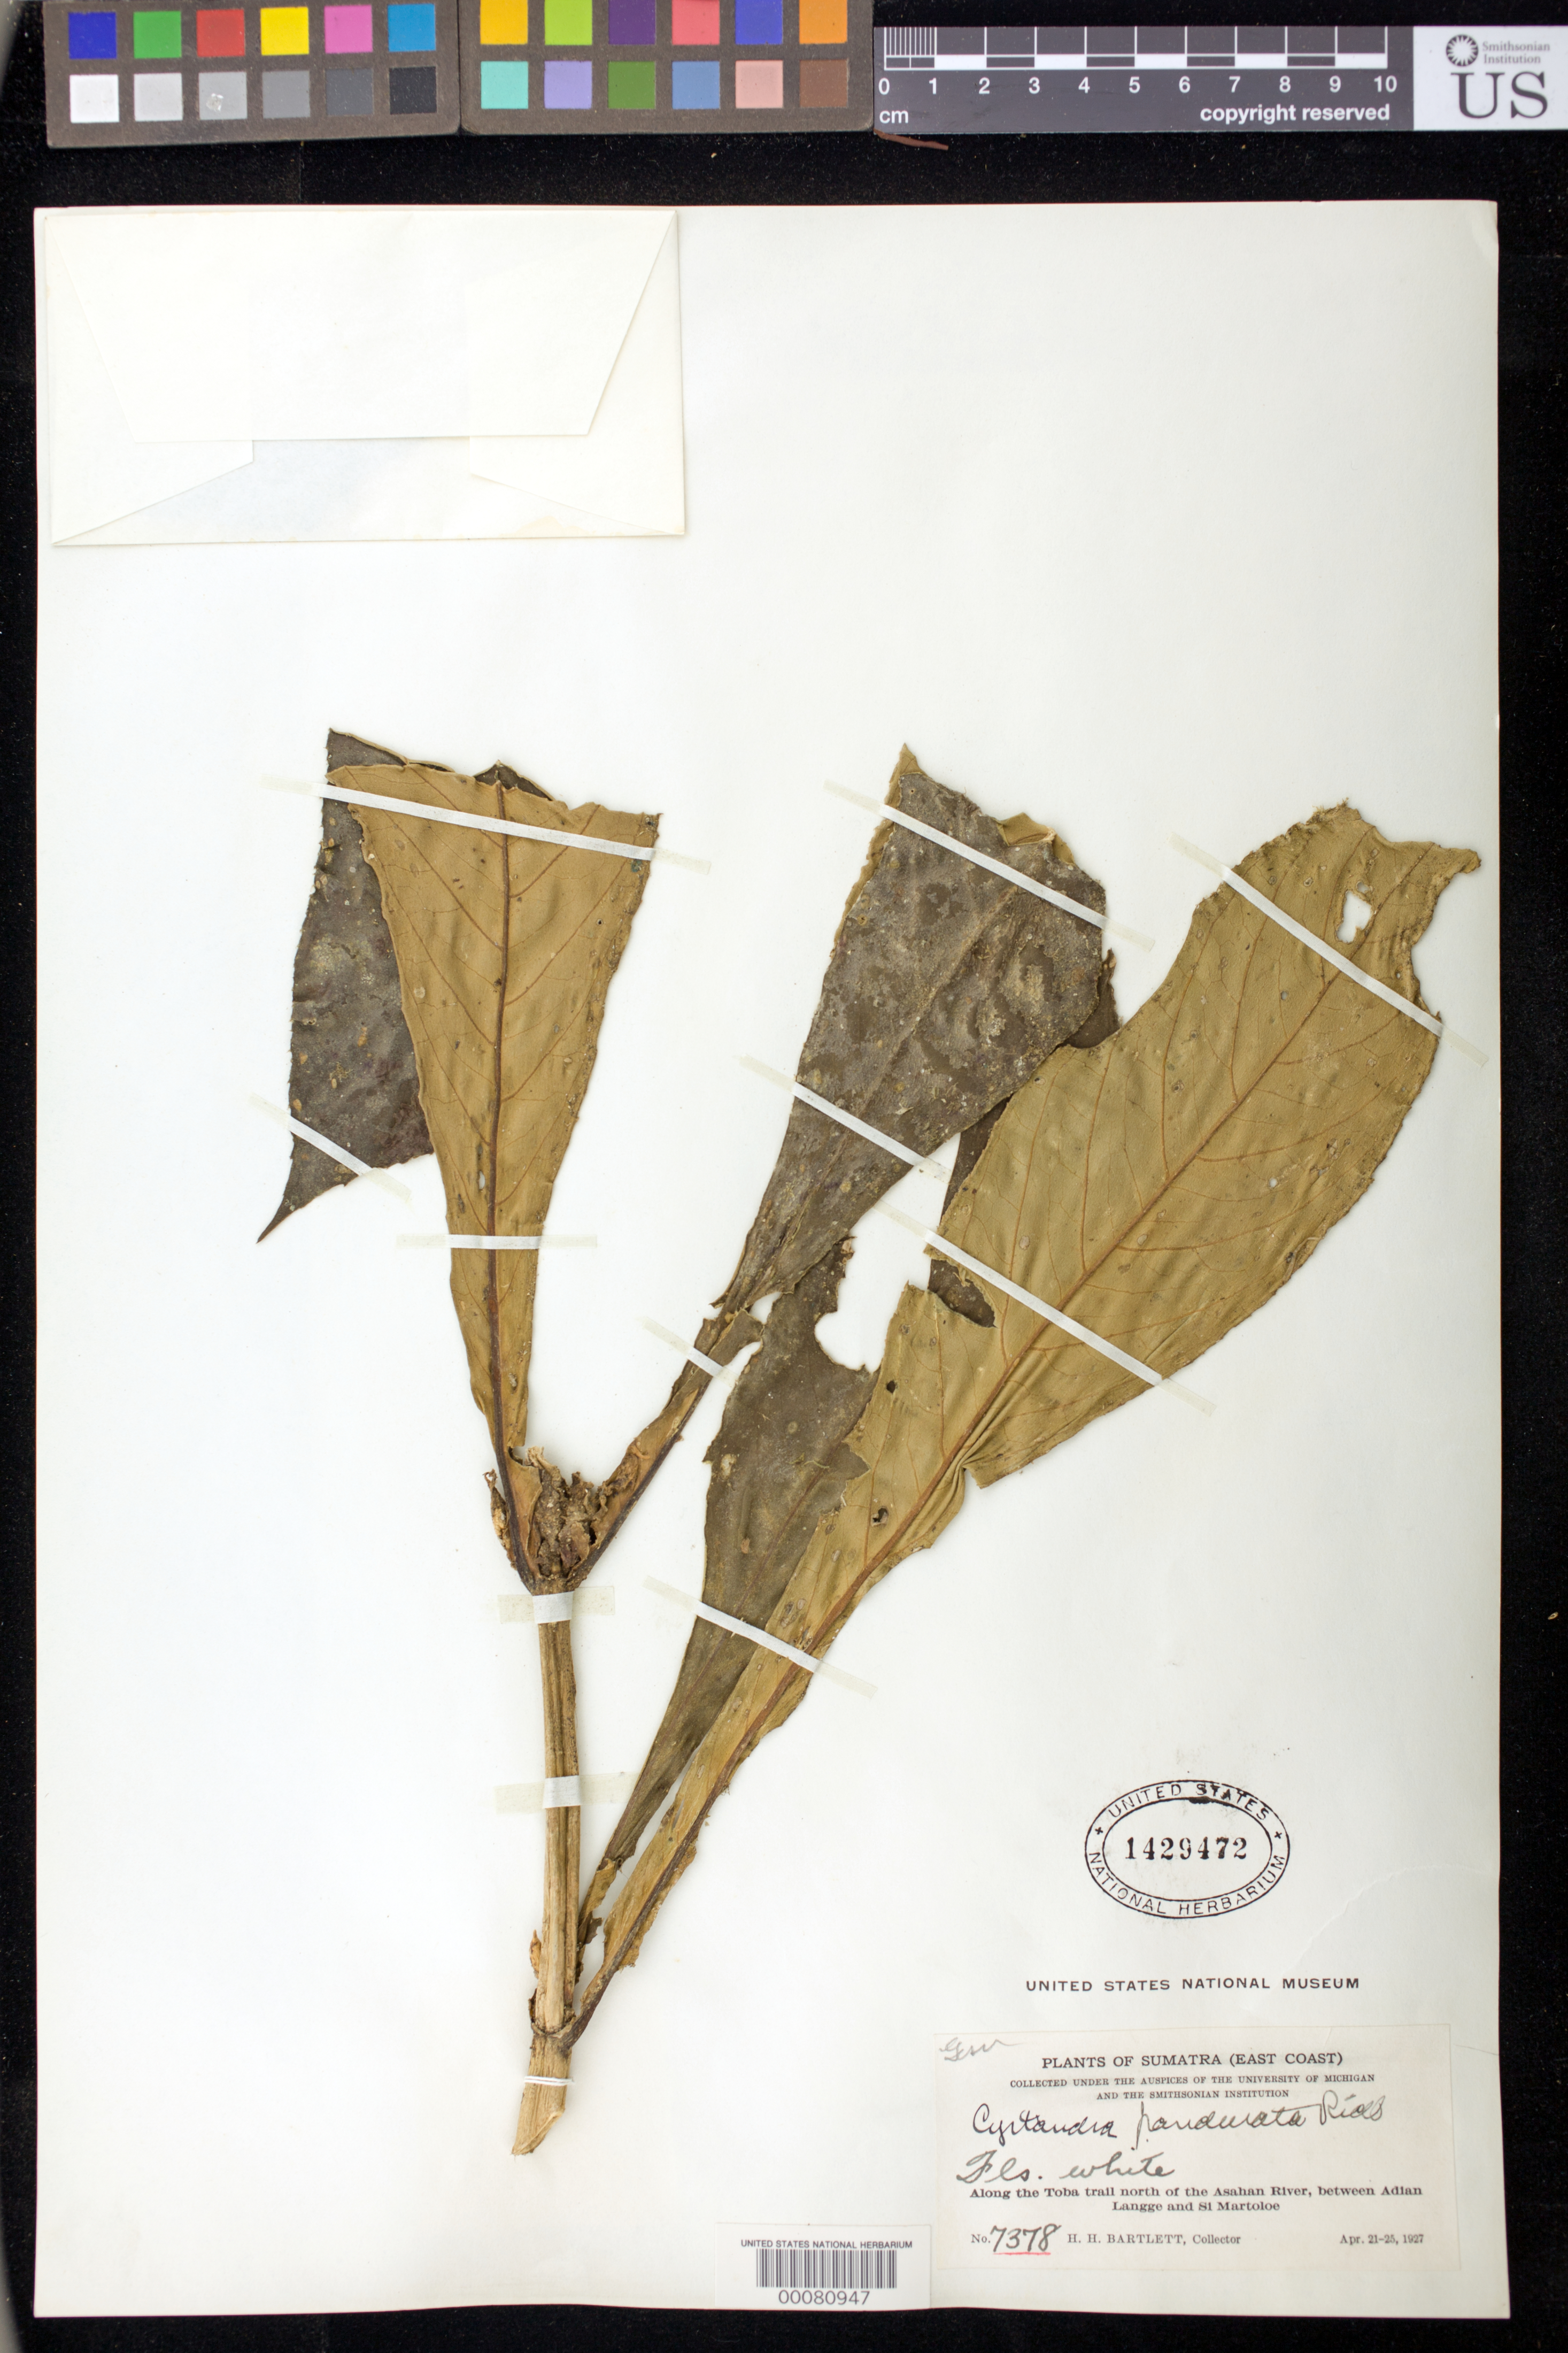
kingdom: Plantae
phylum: Tracheophyta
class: Magnoliopsida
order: Lamiales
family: Gesneriaceae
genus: Cyrtandra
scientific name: Cyrtandra pandurata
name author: Ridl.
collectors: H. H. Bartlett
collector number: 7378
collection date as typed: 21-25 Apr 1927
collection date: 1927-04-21/1927-04-25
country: Indonesia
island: Sumatra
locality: Along the toba trail n of the asahan river, between adian langge and si martoloe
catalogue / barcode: US 1429472